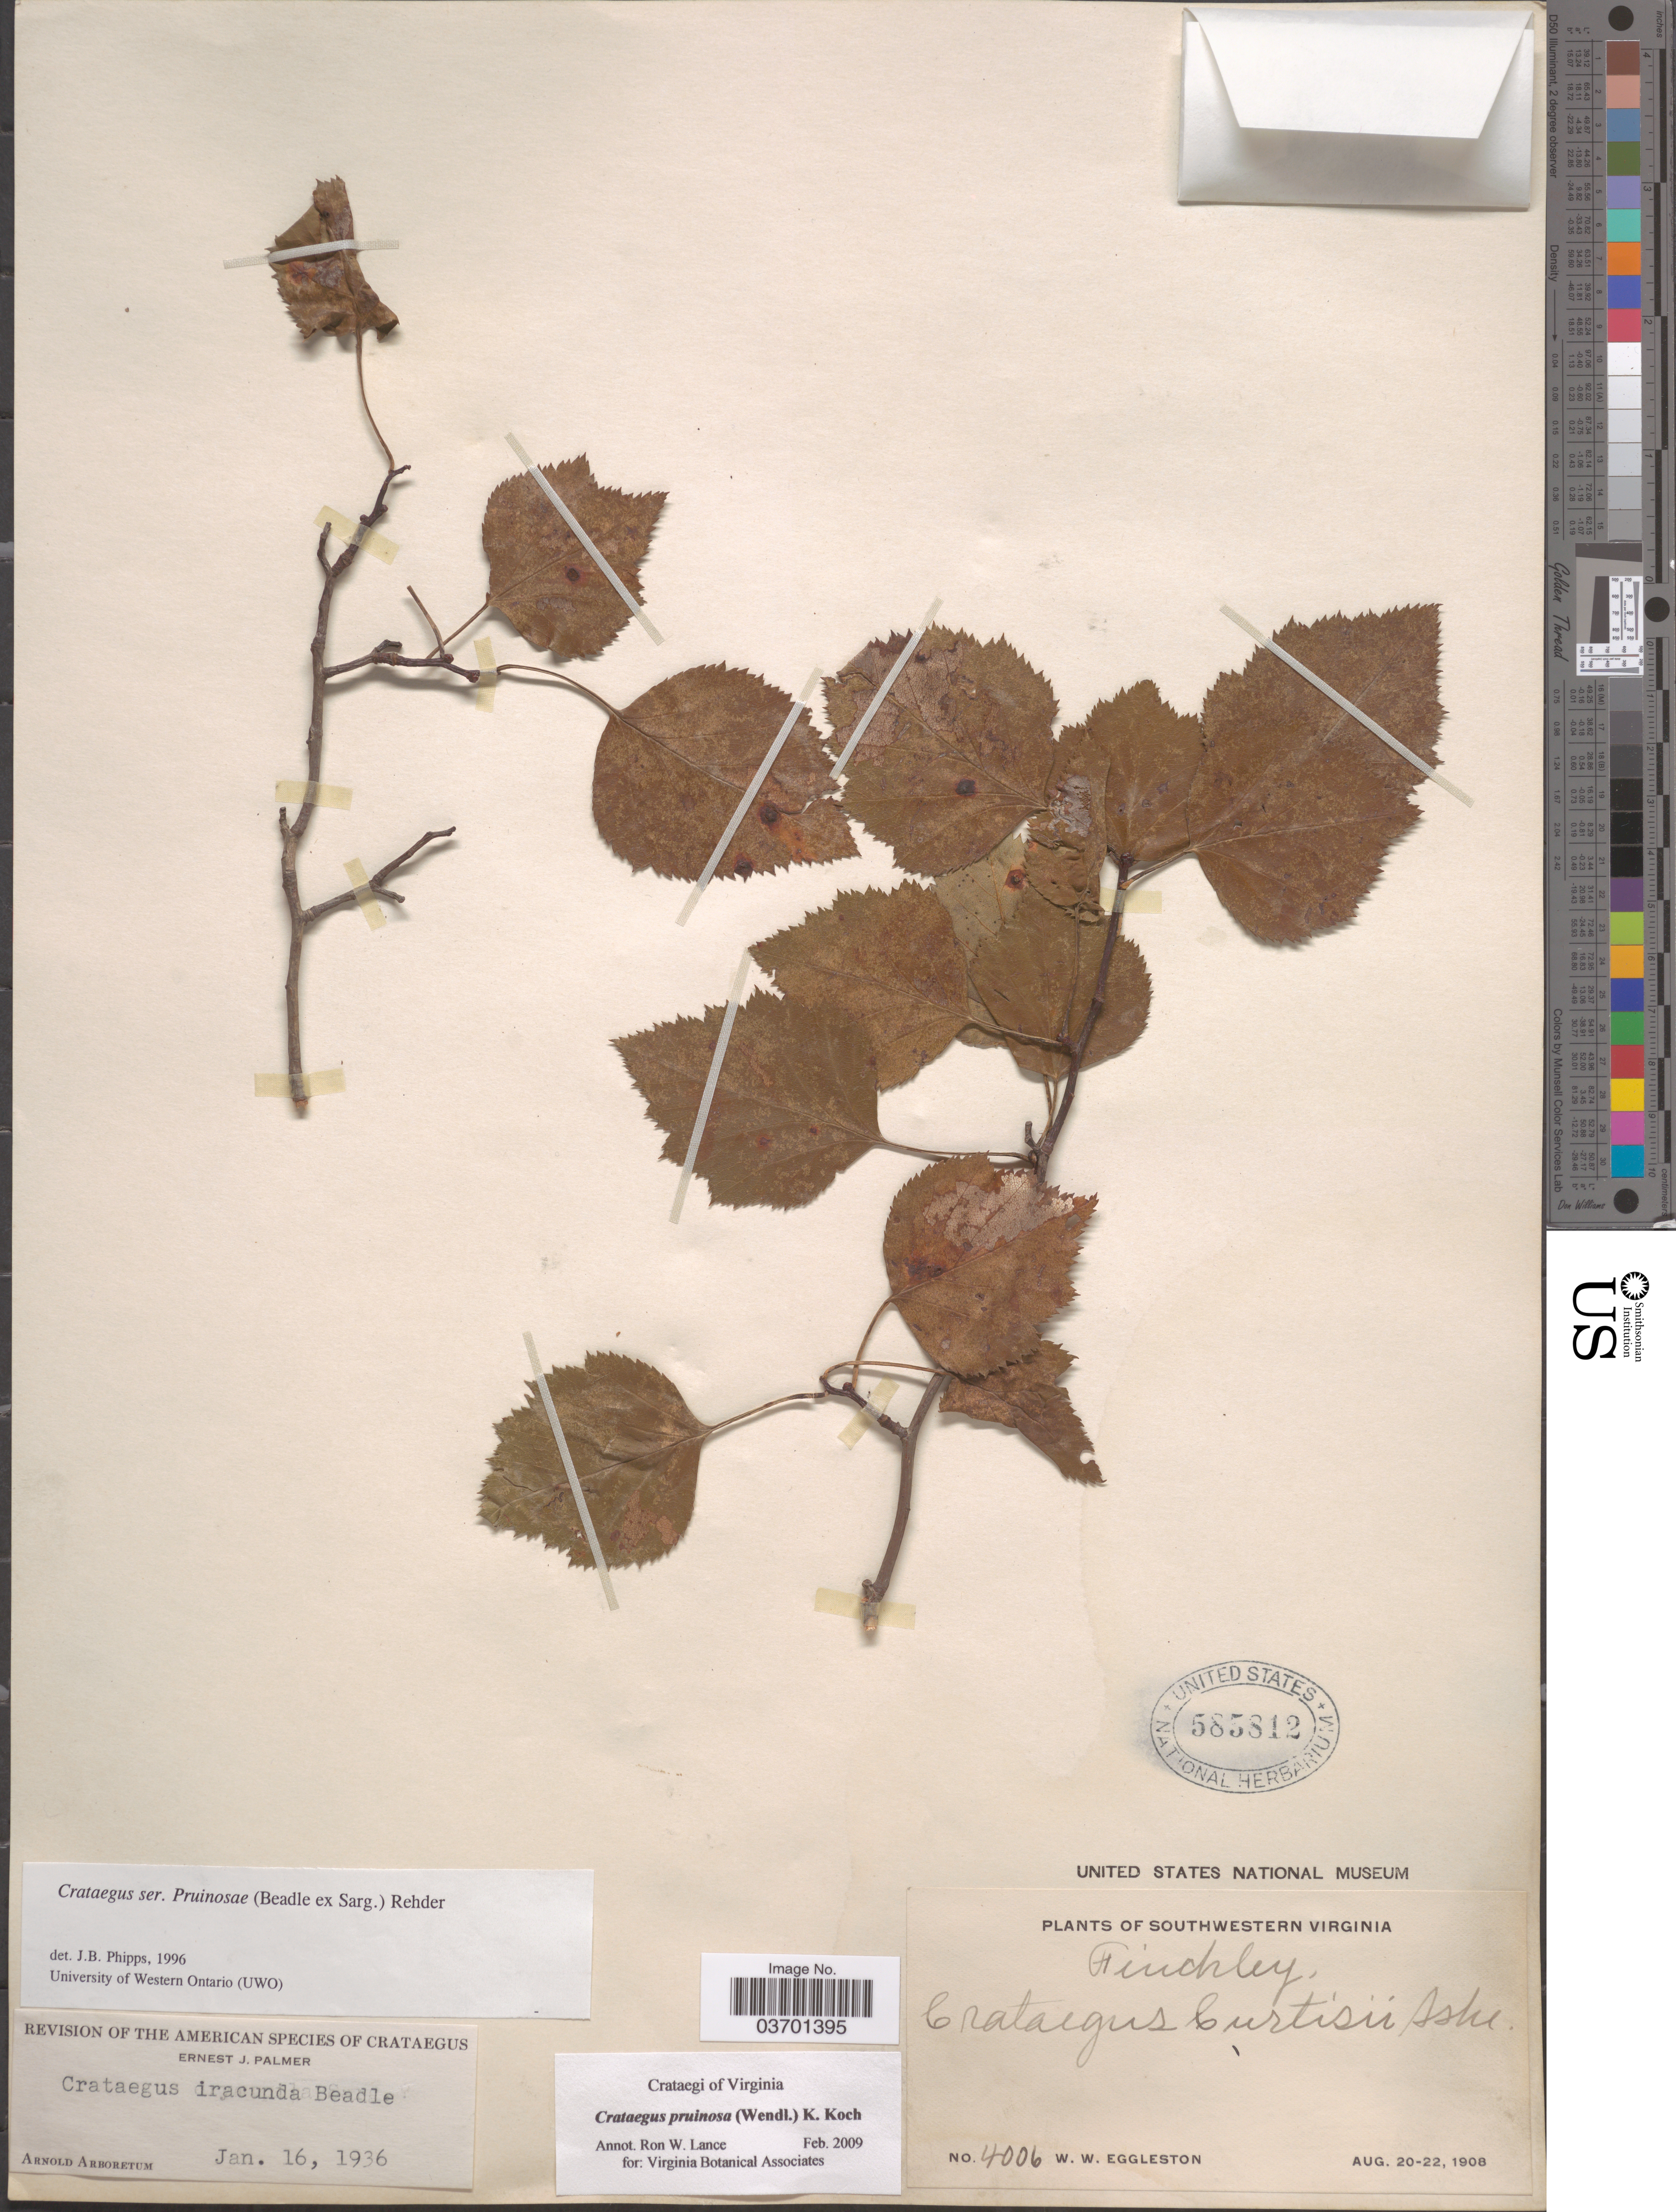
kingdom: Plantae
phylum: Tracheophyta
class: Magnoliopsida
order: Rosales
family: Rosaceae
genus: Crataegus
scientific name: Crataegus pruinosa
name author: (H.L. Wendl.) K. Koch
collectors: W. W. Eggleston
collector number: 4006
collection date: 1908-08-20/1908-08-22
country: United States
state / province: Virginia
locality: Southwestern Virginia.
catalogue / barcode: US 585812